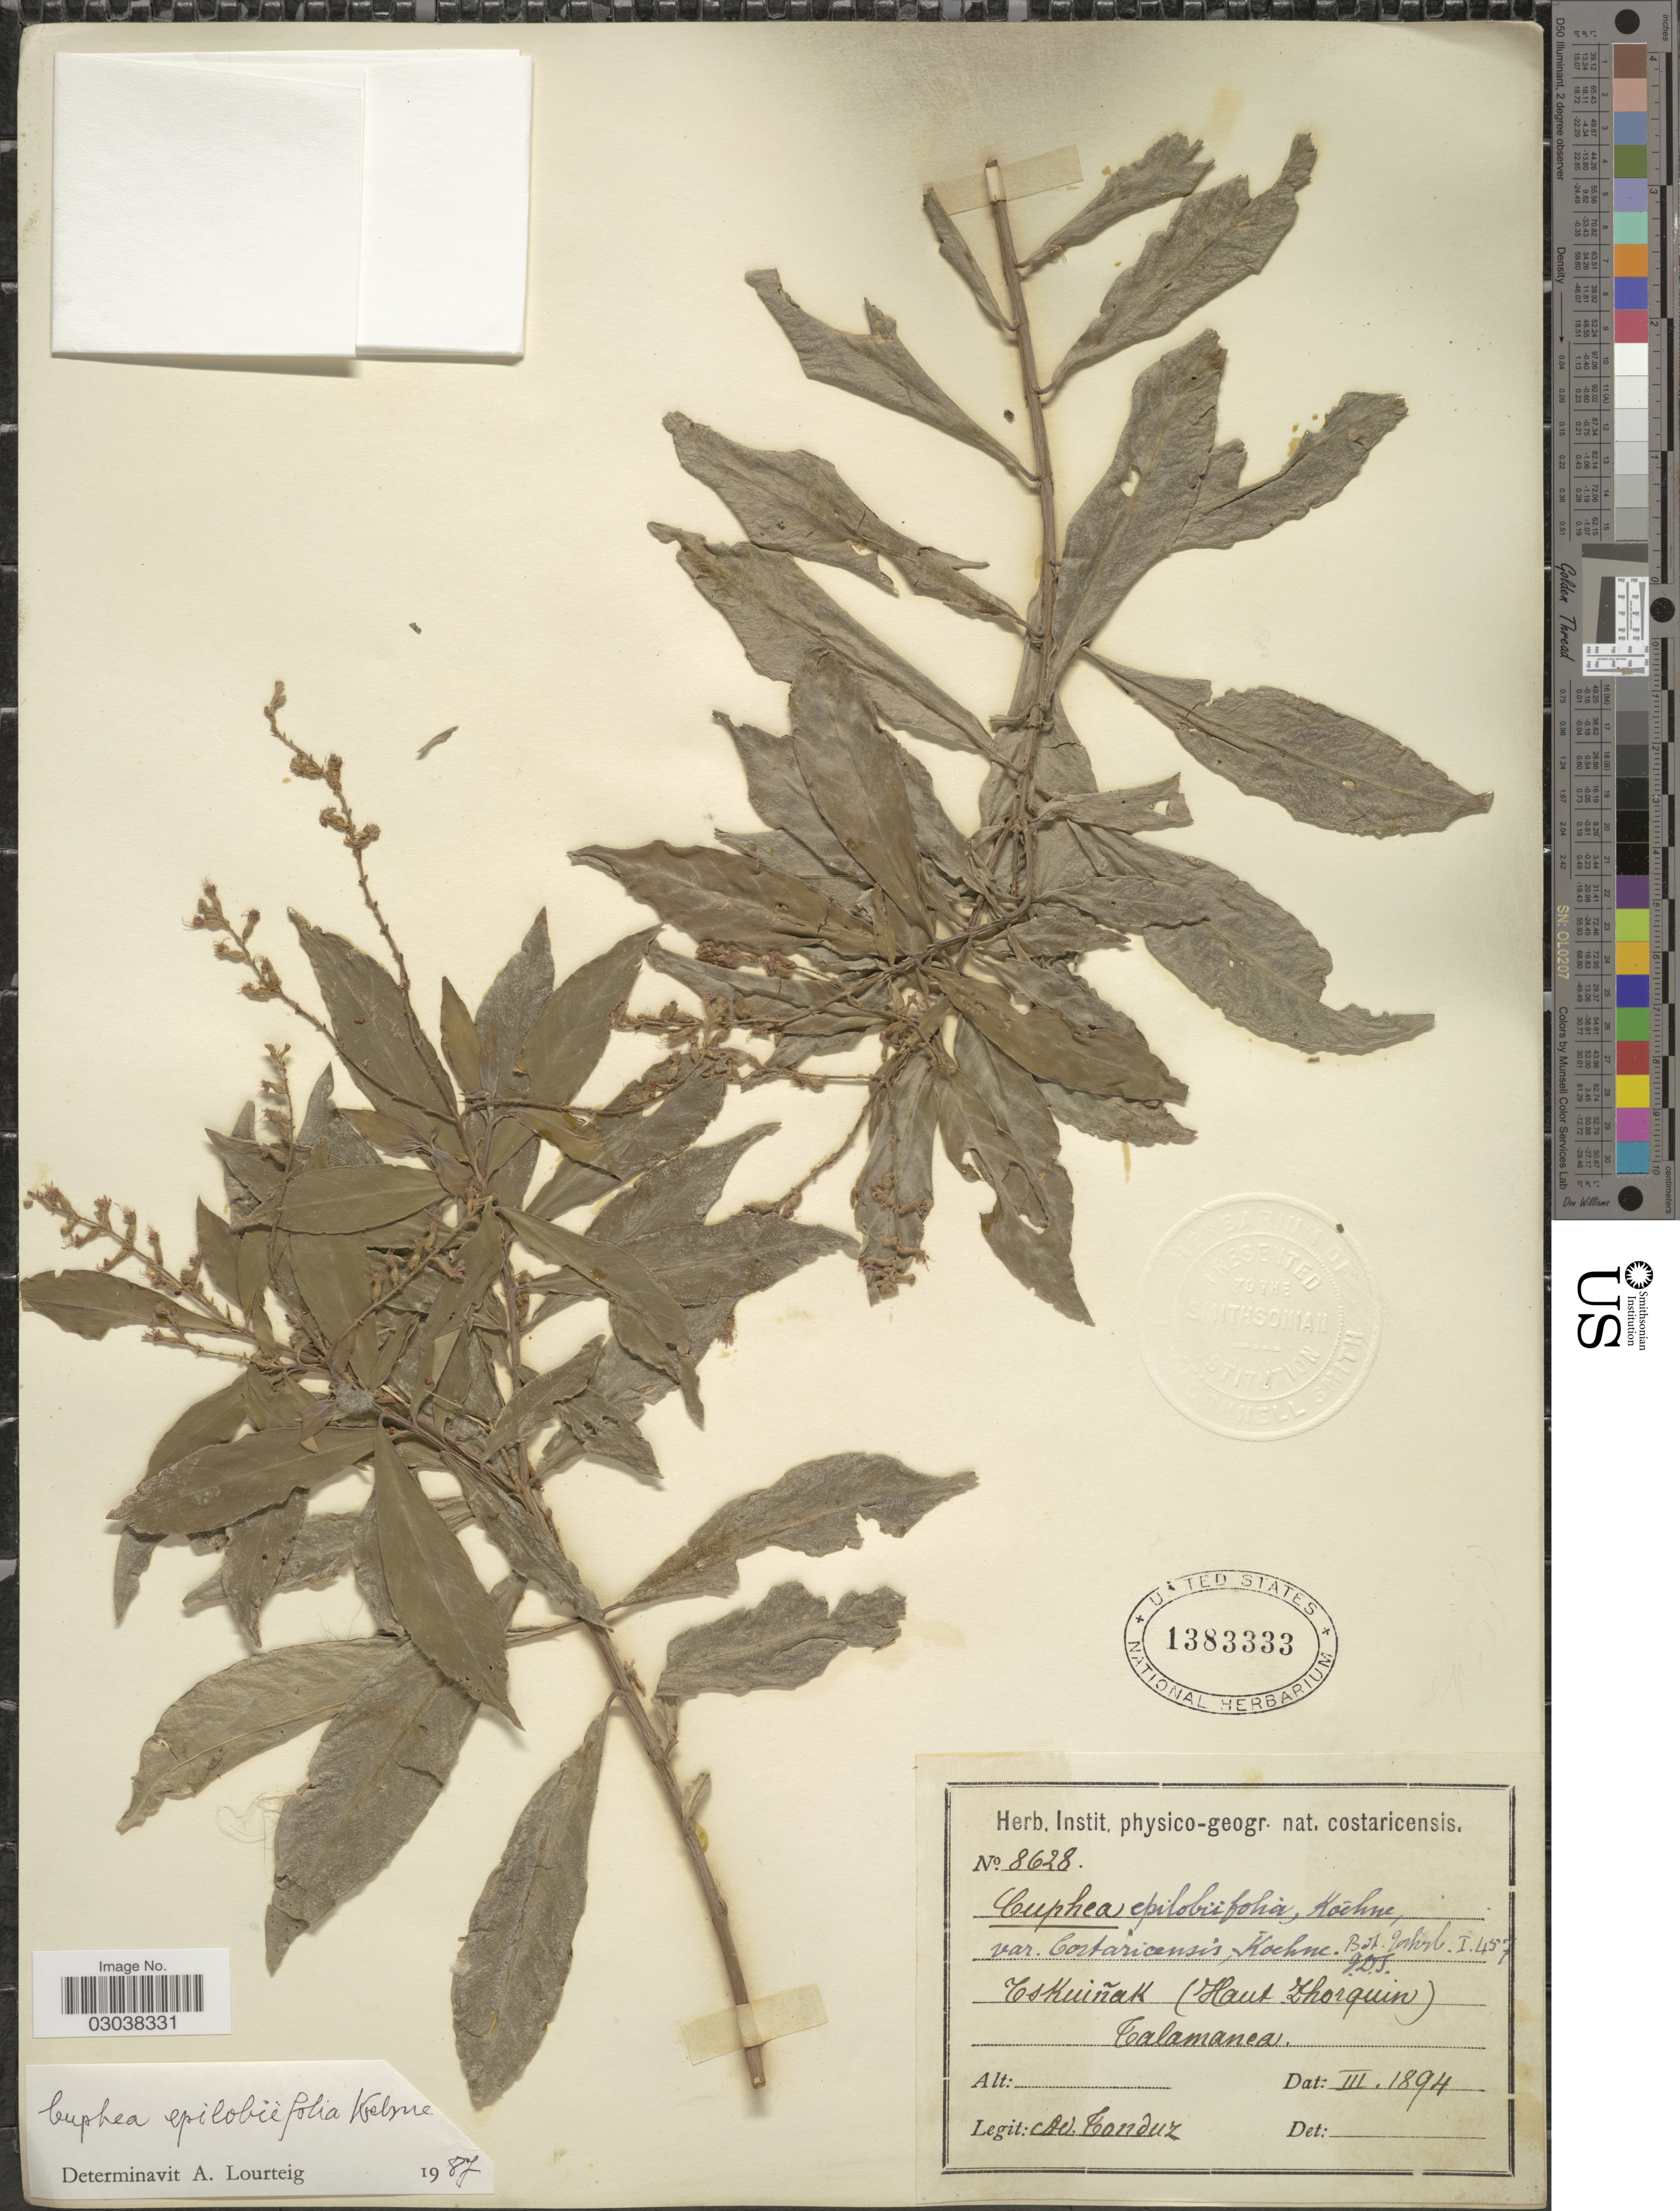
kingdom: Plantae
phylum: Tracheophyta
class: Magnoliopsida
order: Myrtales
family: Lythraceae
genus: Cuphea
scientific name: Cuphea epilobiifolia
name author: Koehne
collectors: A. Tonduz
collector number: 8628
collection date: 1894-03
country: Costa Rica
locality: Tskuiñak (Haut Zhorquin) Talamanca.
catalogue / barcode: US 1383333